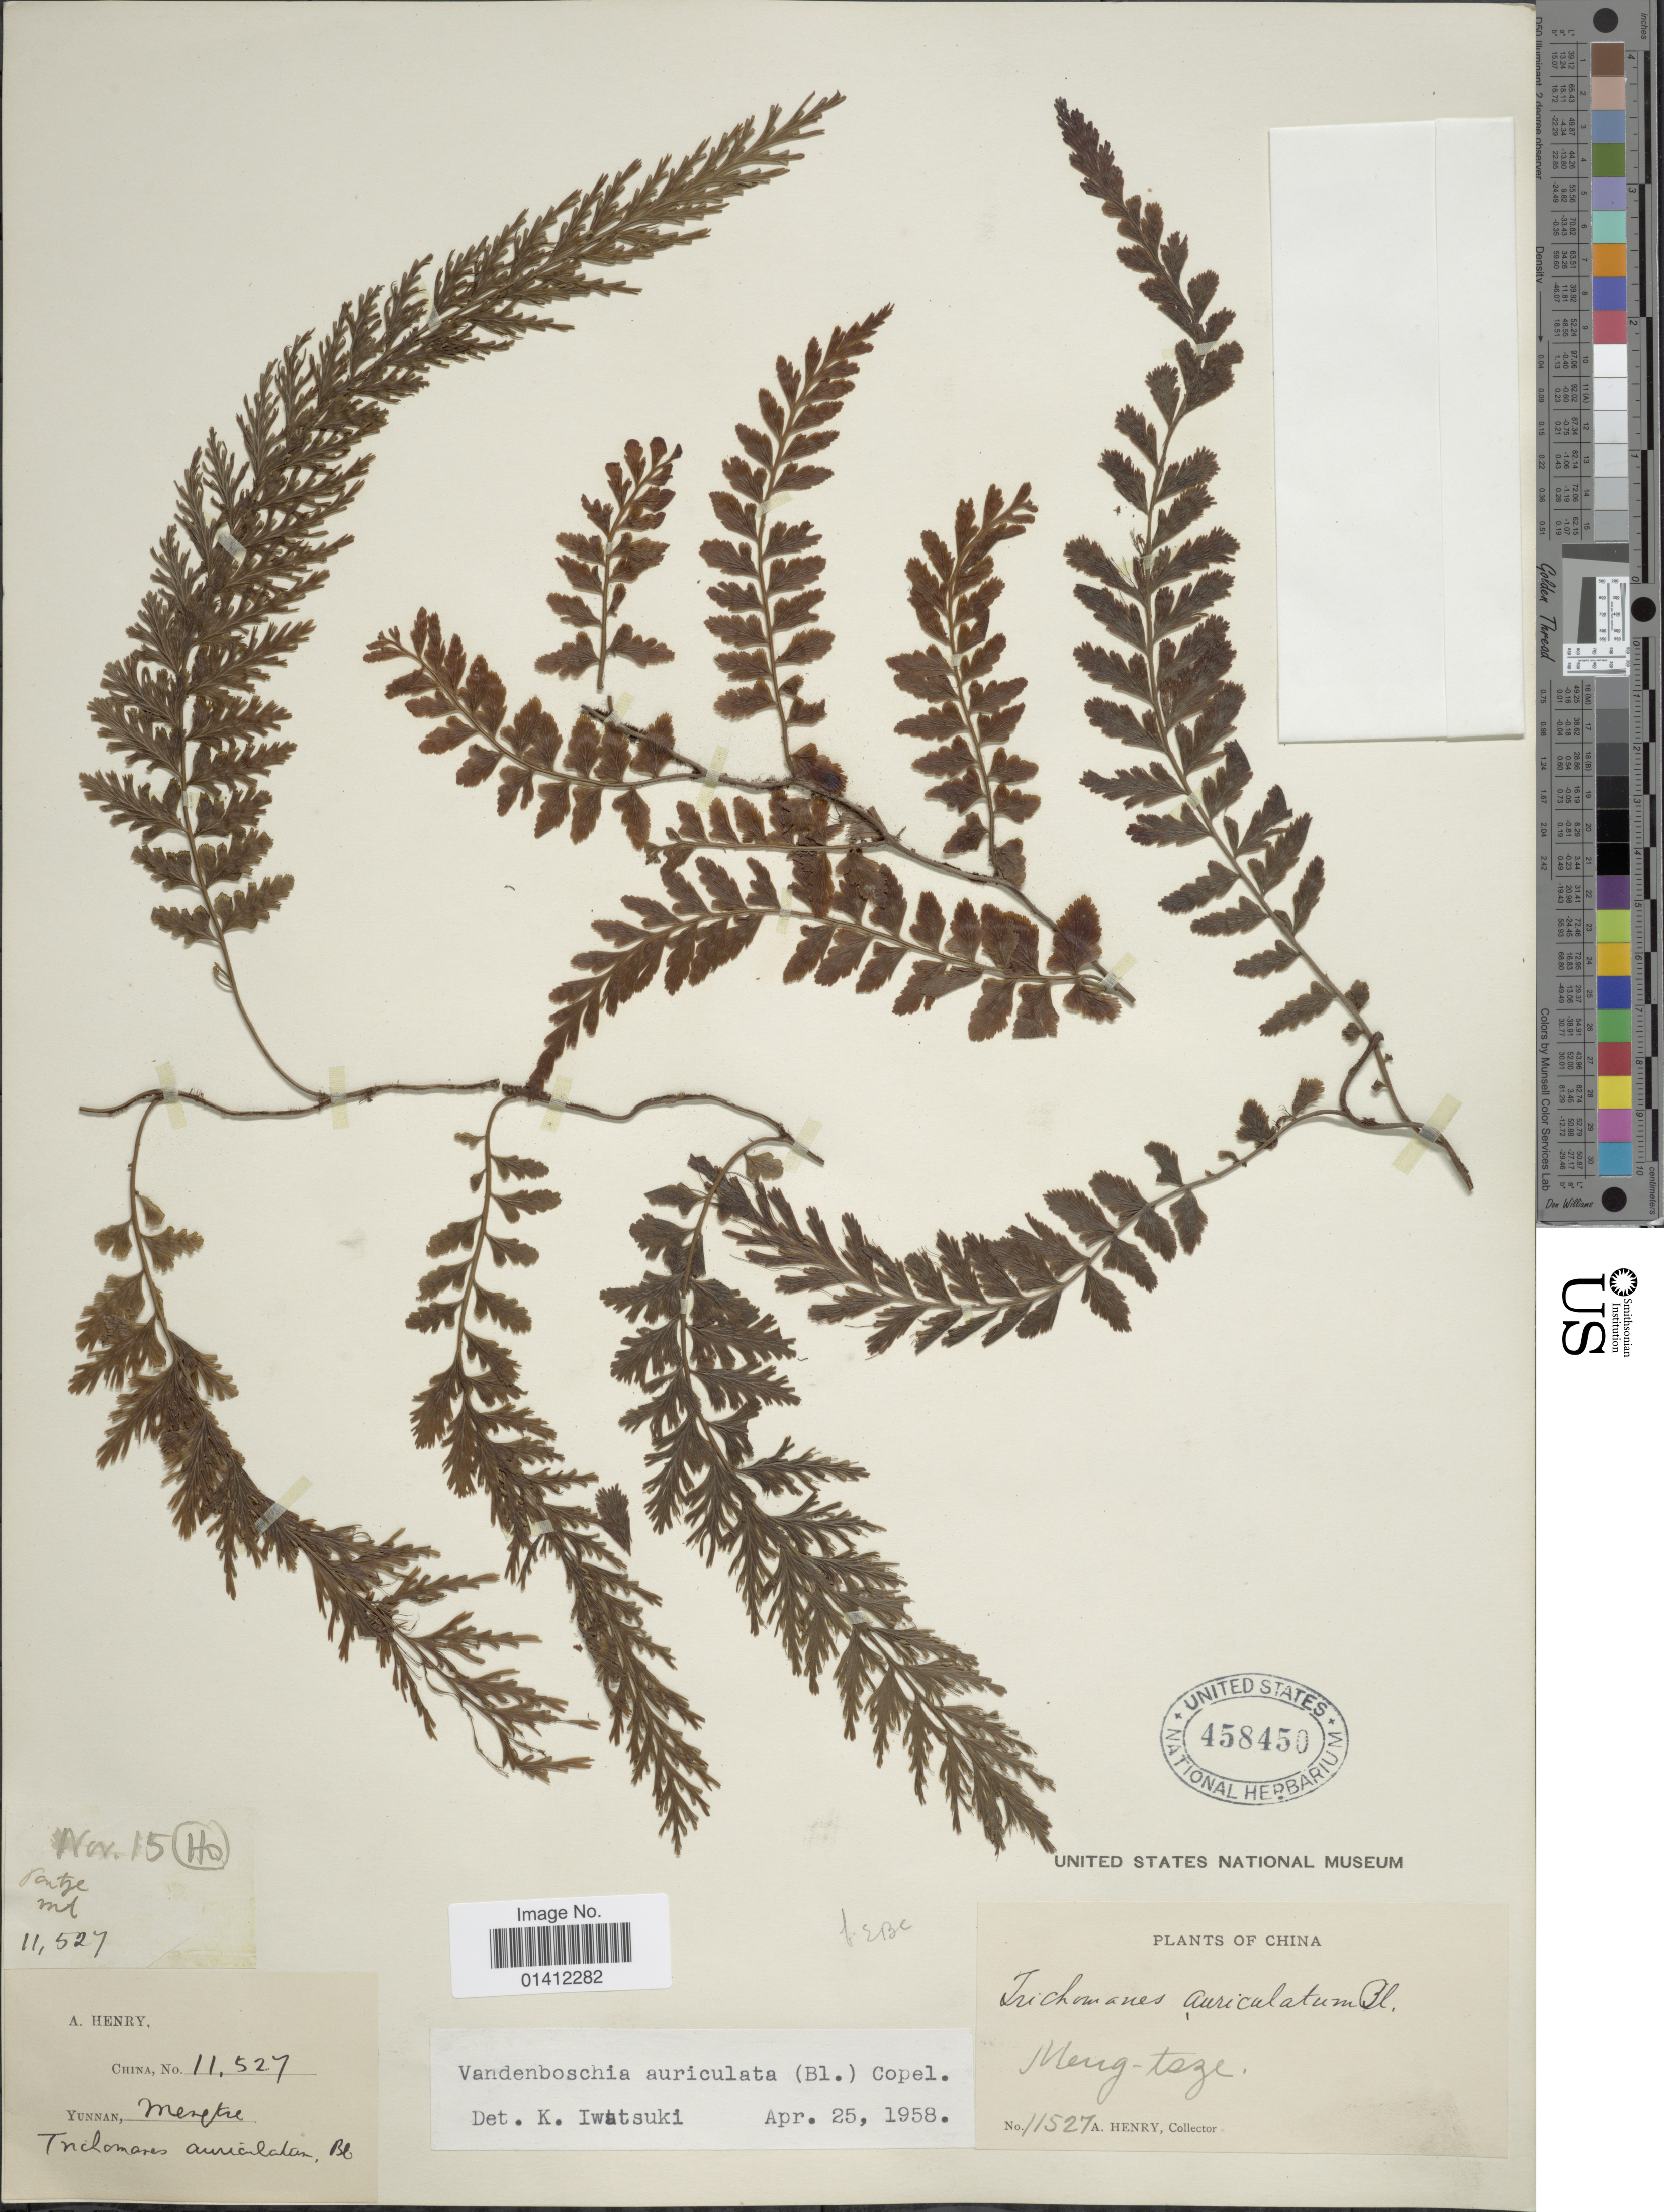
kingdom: Plantae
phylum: Tracheophyta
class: Polypodiopsida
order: Hymenophyllales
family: Hymenophyllaceae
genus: Vandenboschia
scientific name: Vandenboschia auriculata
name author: (Blume) Copel.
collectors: A. Henry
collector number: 11527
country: China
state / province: Yunnan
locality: Meng - Taze. Yunnan, Mengtze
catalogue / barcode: US 458450